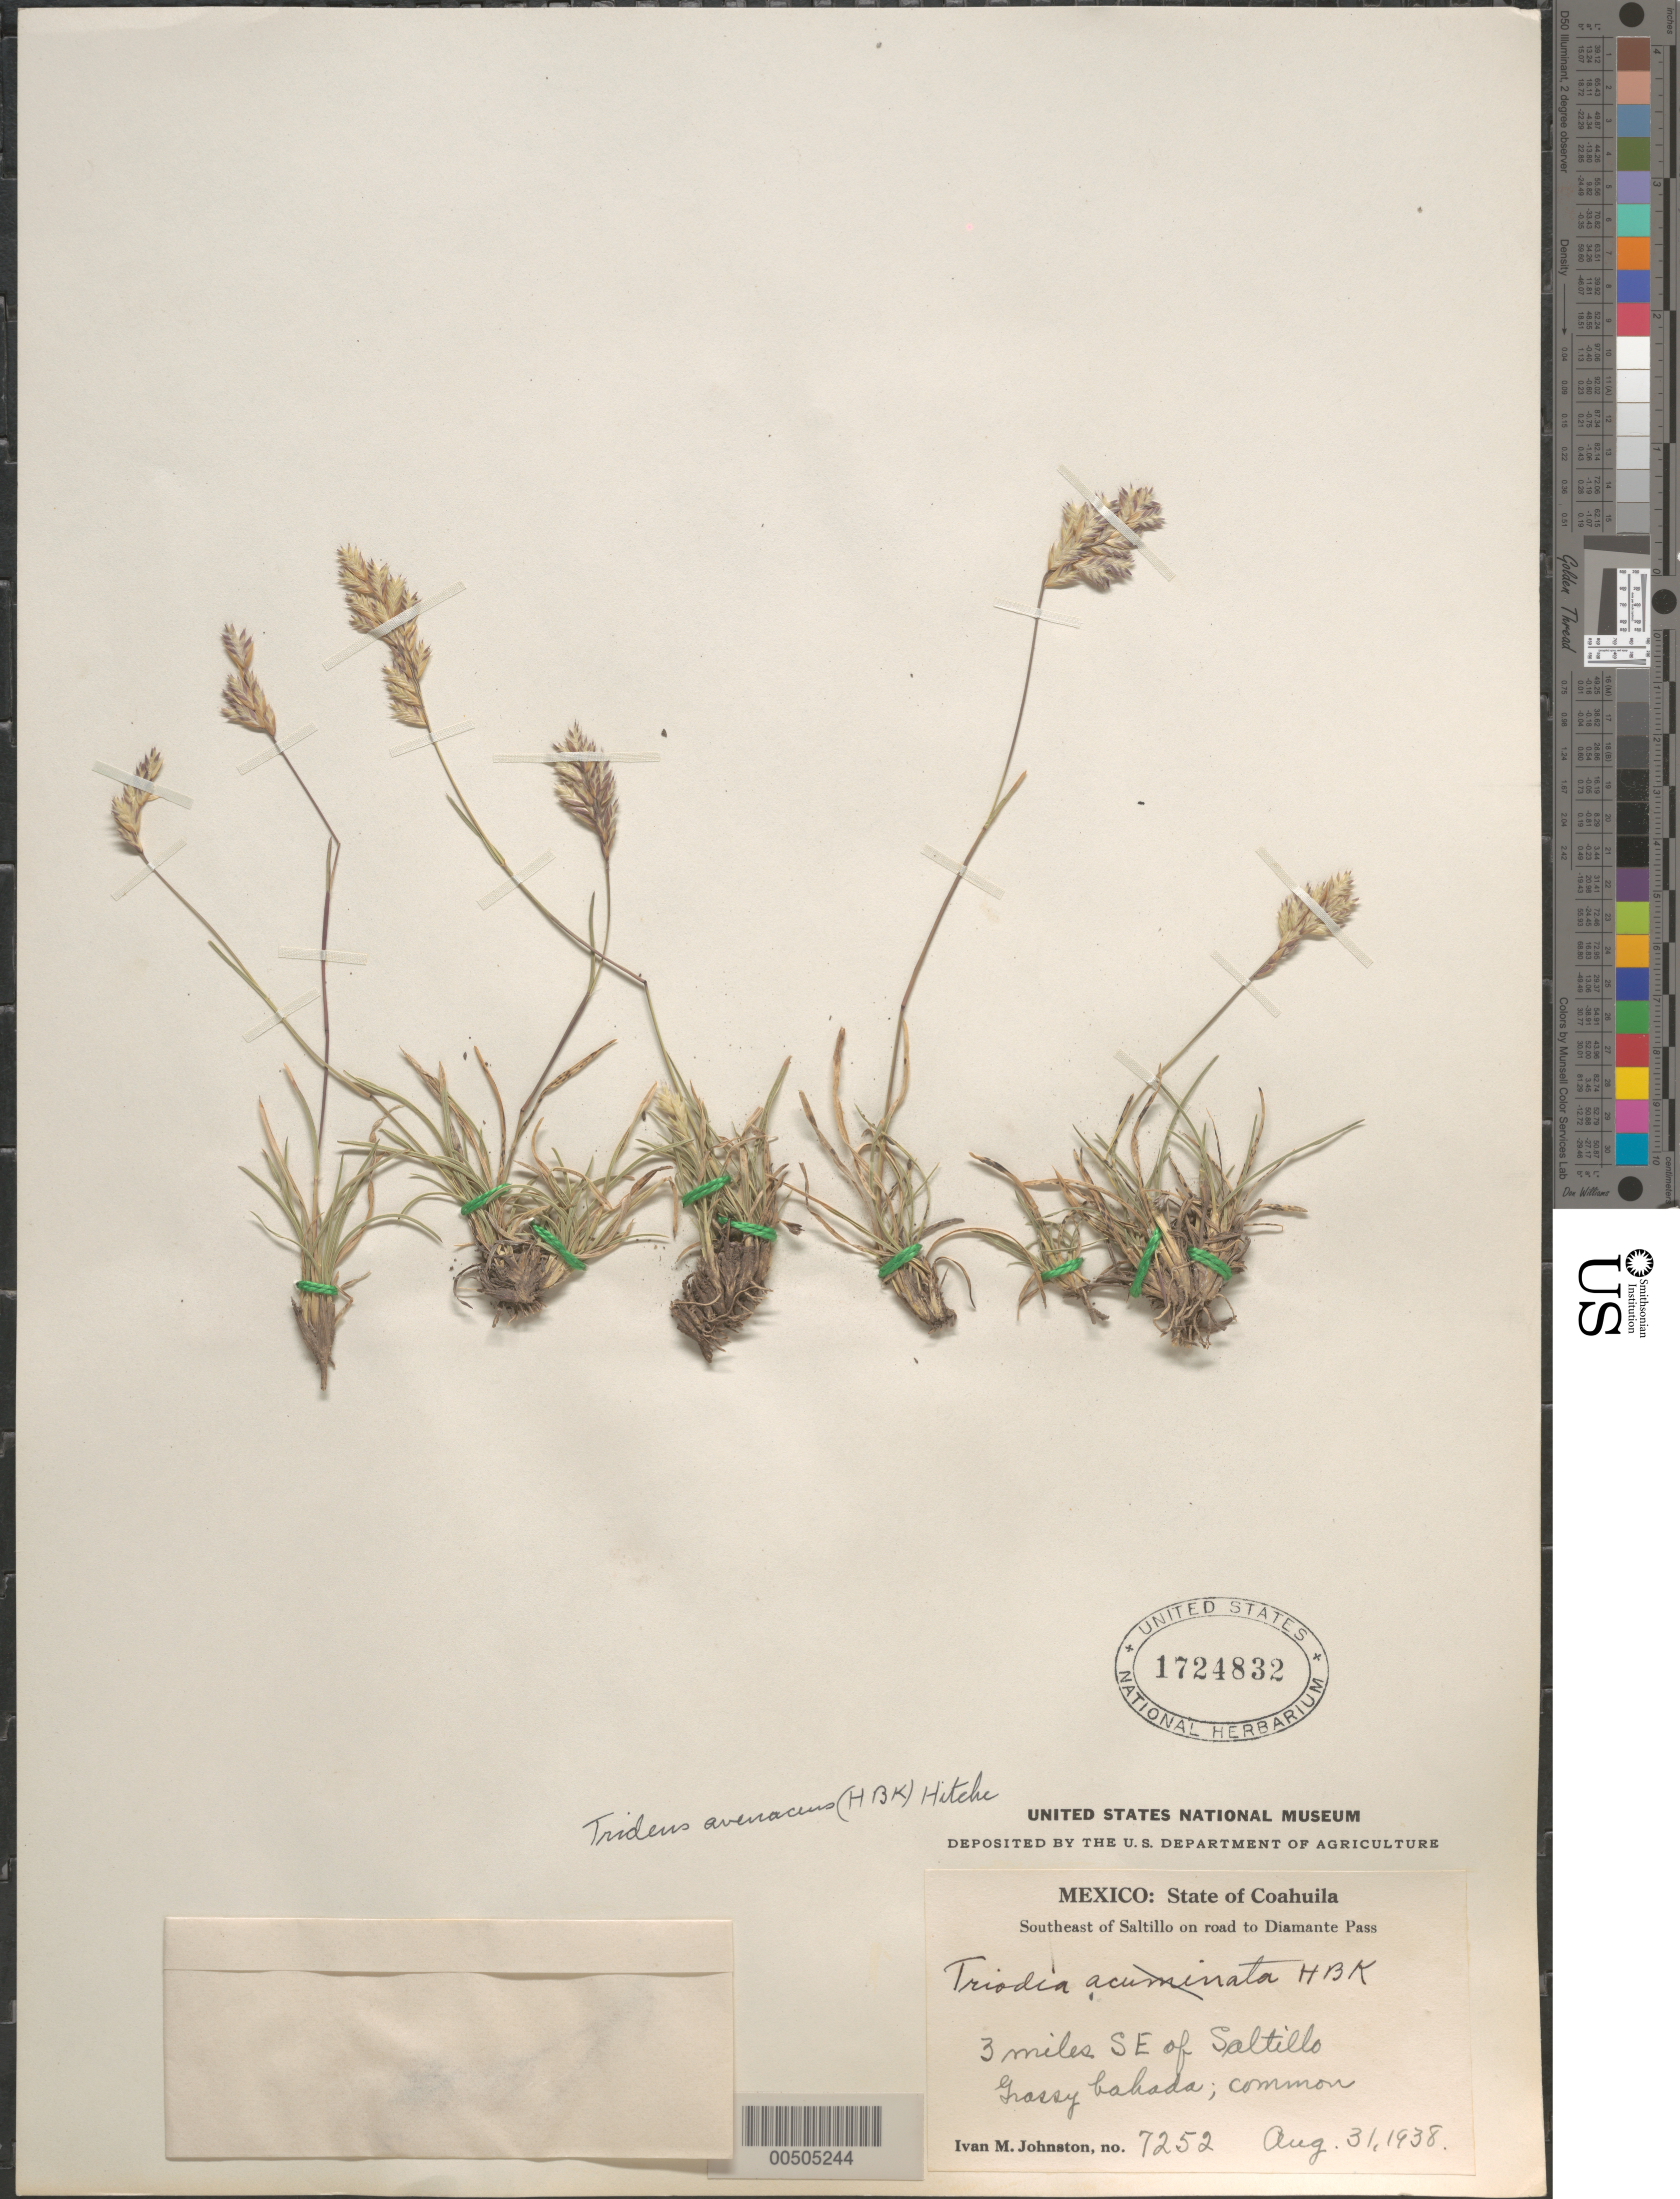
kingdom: Plantae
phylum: Tracheophyta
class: Liliopsida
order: Poales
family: Poaceae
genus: Erioneuron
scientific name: Erioneuron avenaceum var. avenaceum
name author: (Kunth) Tateoka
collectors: I.M. Johnston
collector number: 7252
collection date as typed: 31 Aug 1938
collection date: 1938-08-31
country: Mexico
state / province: Coahuila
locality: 3 mi SE of Saltillo, SE of Saltillo in road to Diamante Pass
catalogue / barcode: US 1724832